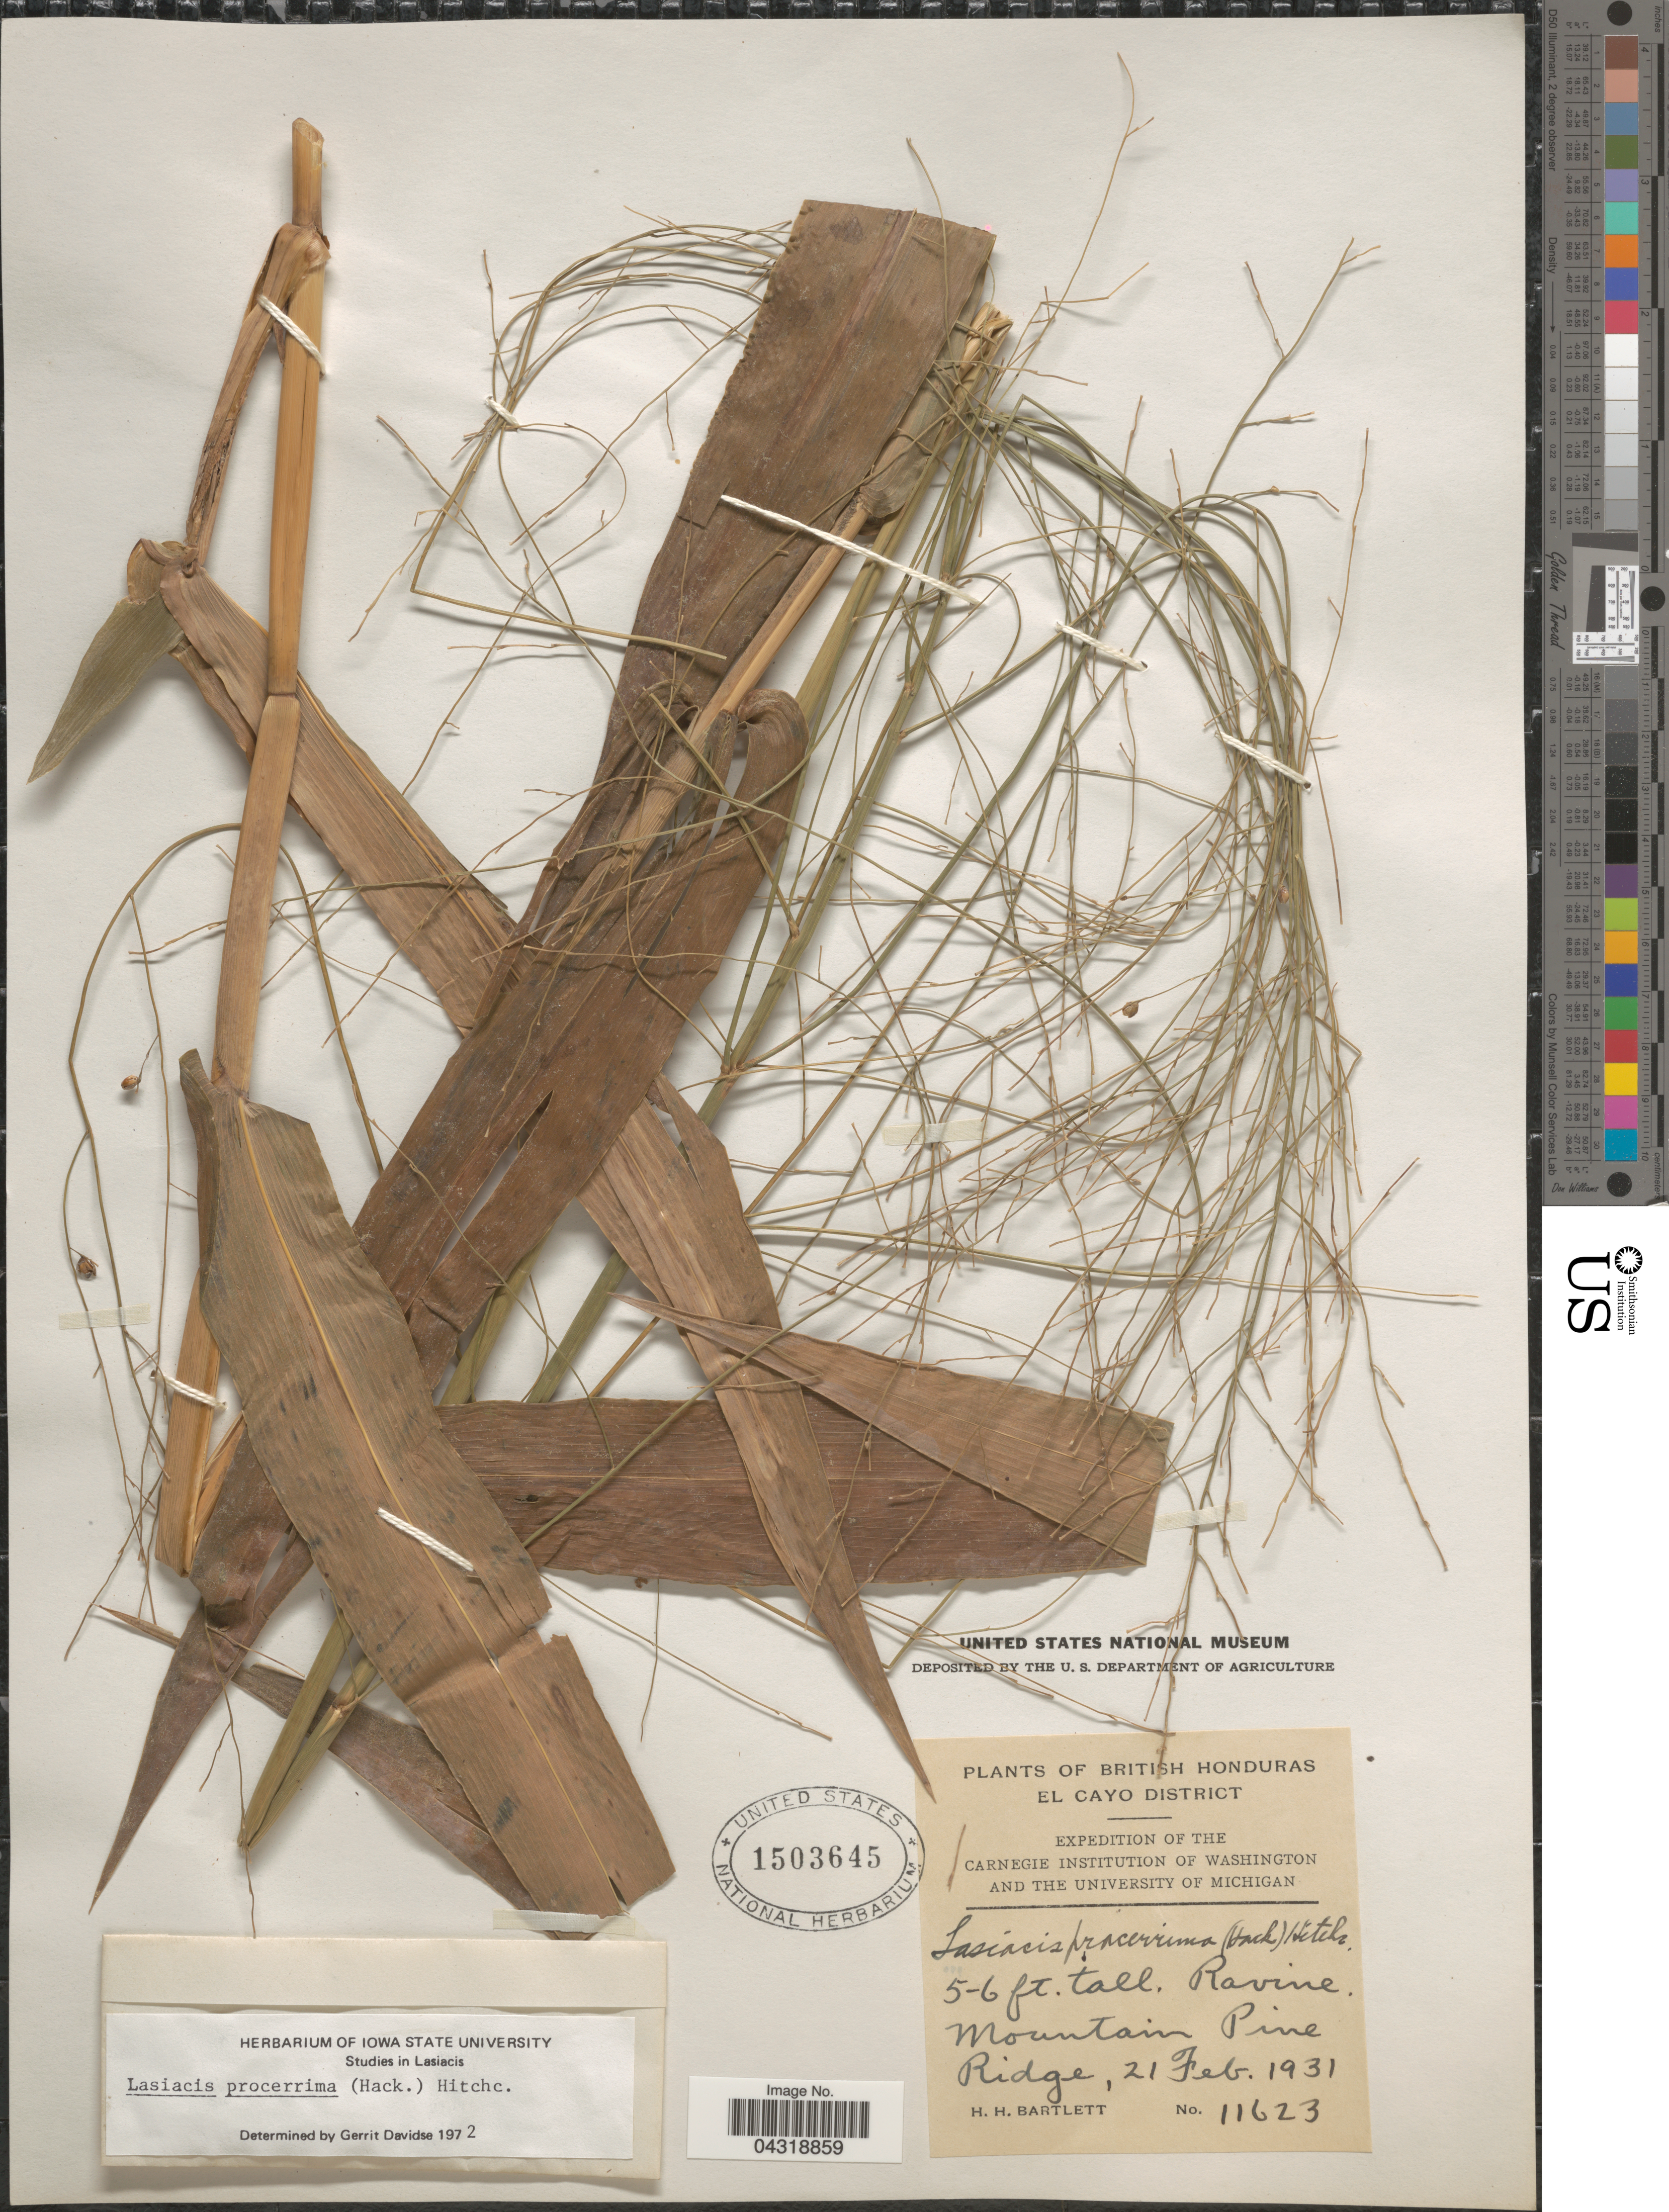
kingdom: Plantae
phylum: Tracheophyta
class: Liliopsida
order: Poales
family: Poaceae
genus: Lasiacis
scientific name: Lasiacis procerrima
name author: (Hack.) Hitchc.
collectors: H. H. Bartlett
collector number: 11623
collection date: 1931-02-21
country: Belize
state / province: Cayo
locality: British Honduras. Expediton of the Carnegie Institution of Washington and the University of Michigan. Ravine. Mountain Pine Ridge.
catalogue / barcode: US 1503645